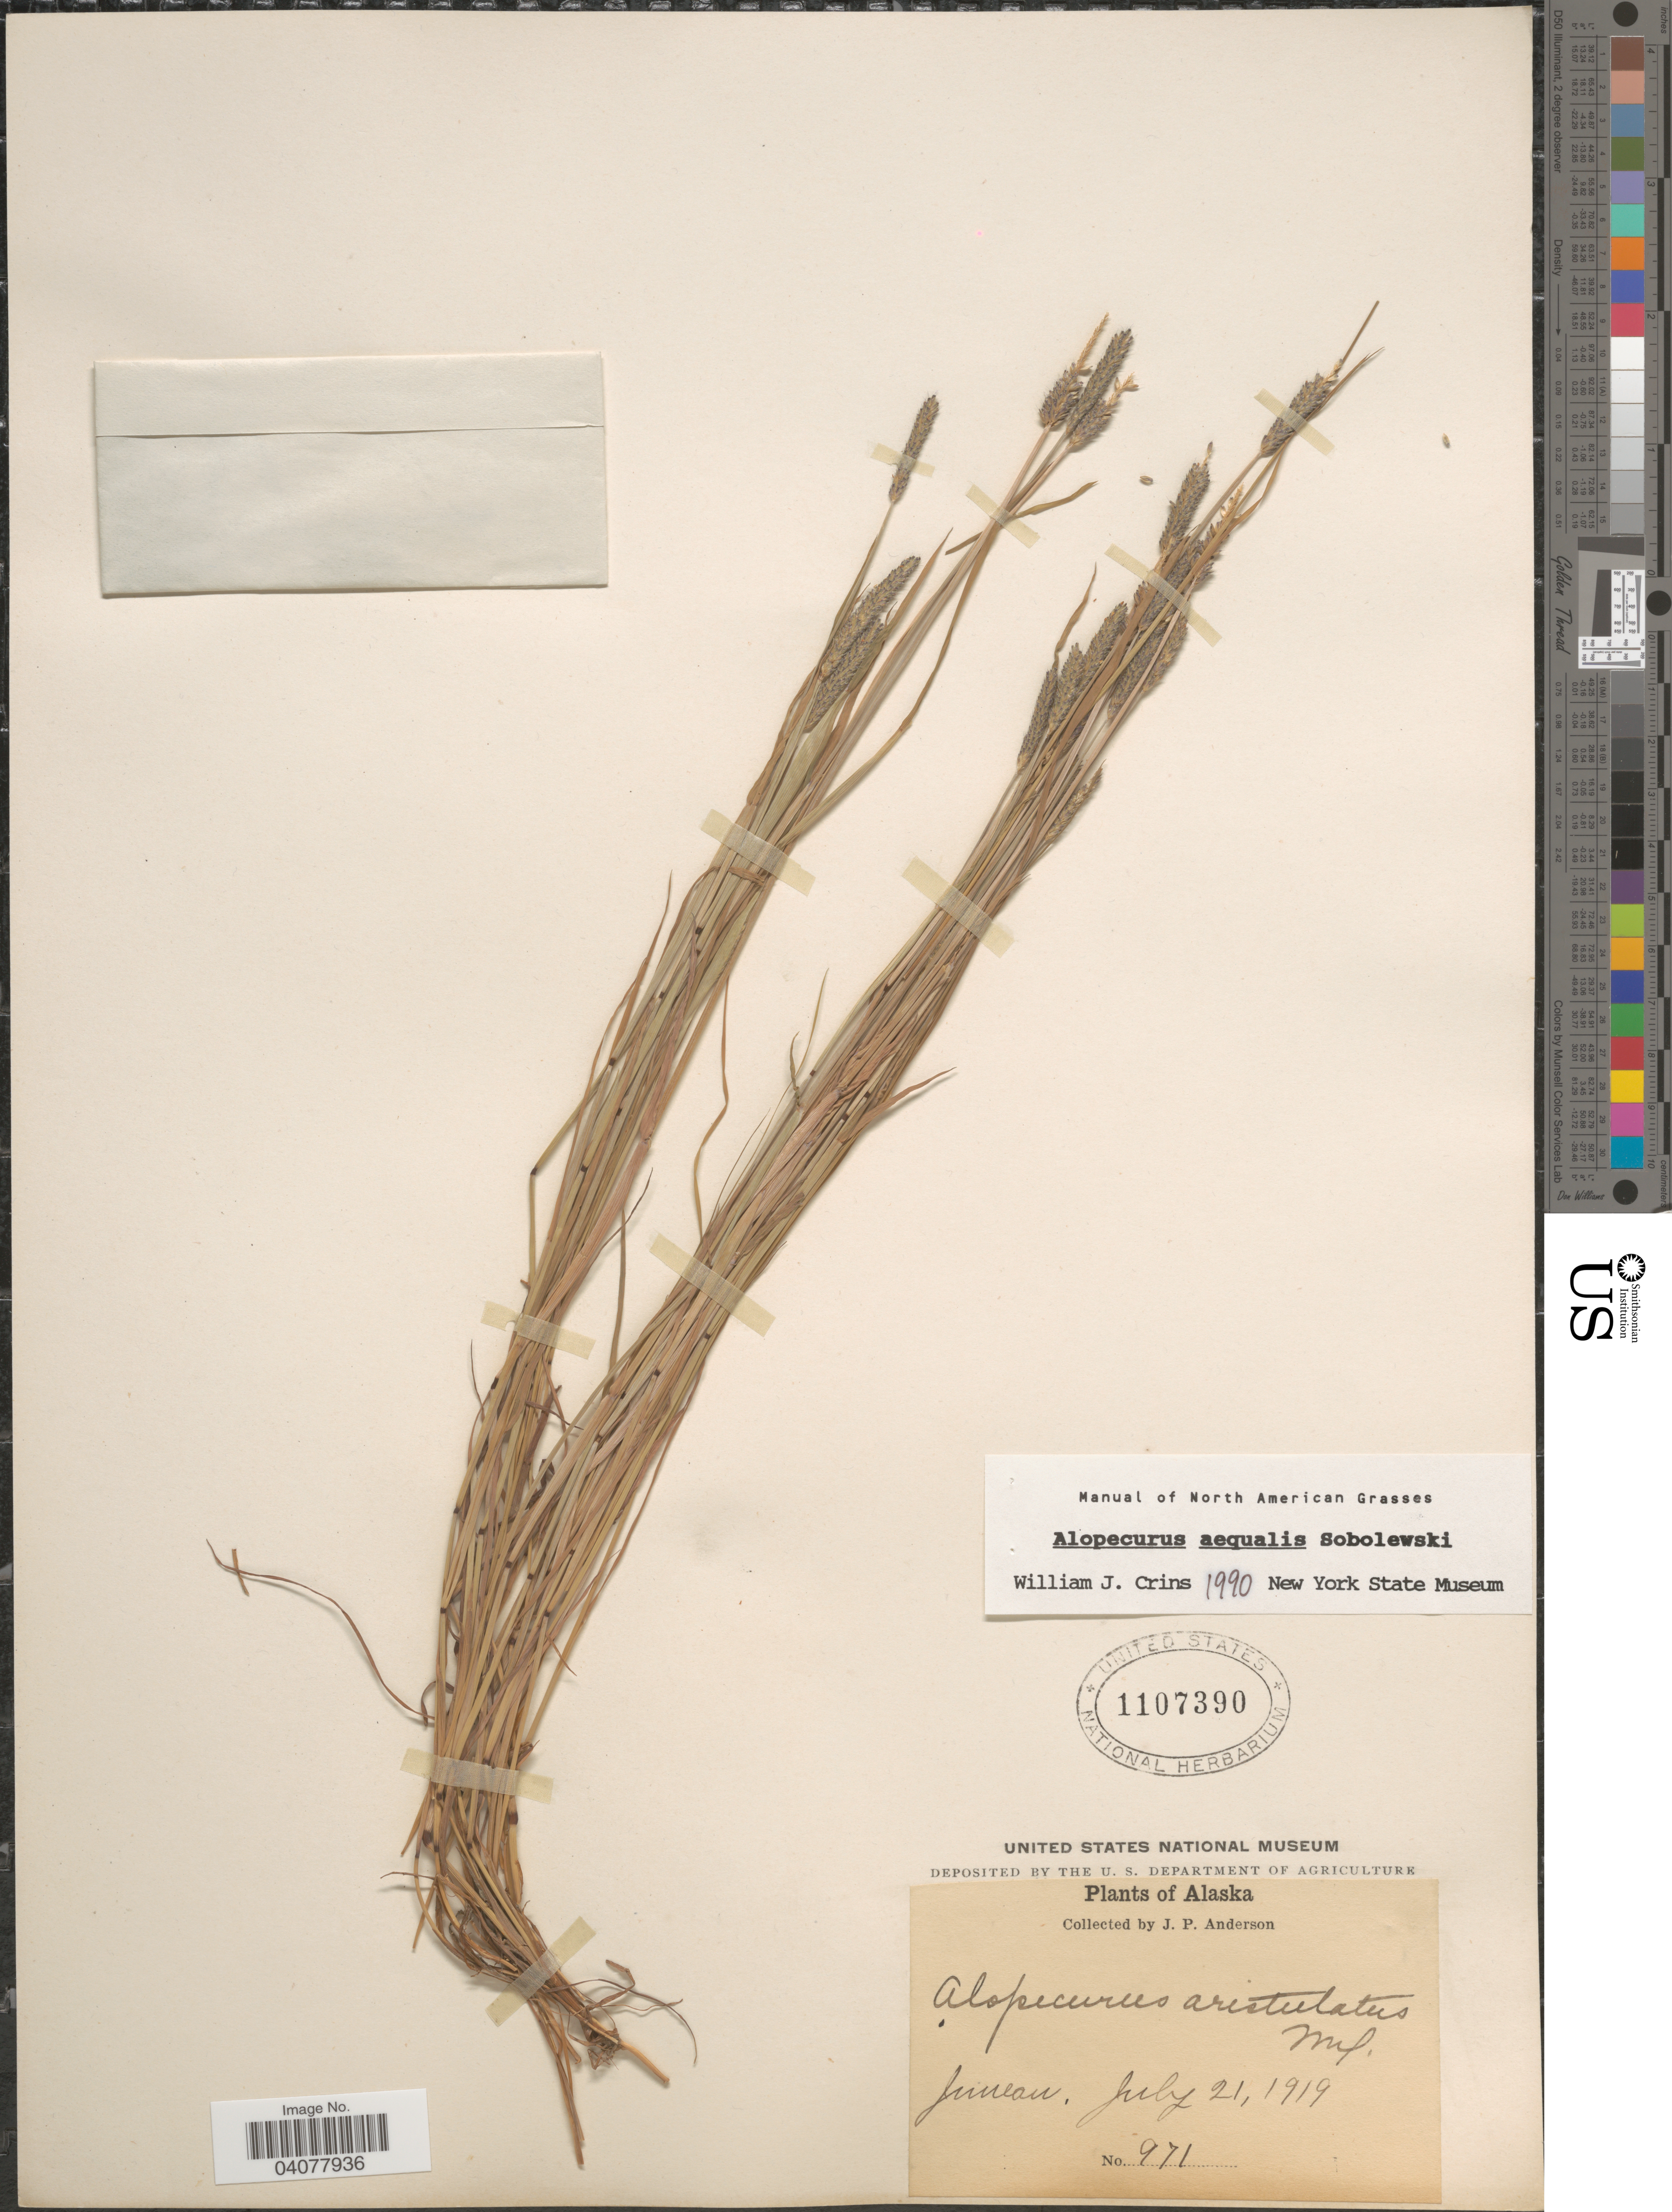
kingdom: Plantae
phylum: Tracheophyta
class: Liliopsida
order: Poales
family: Poaceae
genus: Alopecurus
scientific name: Alopecurus aequalis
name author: Sobol.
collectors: J. P. Anderson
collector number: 971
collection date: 1919-07-21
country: United States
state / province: Alaska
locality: Juneau.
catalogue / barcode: US 1107390